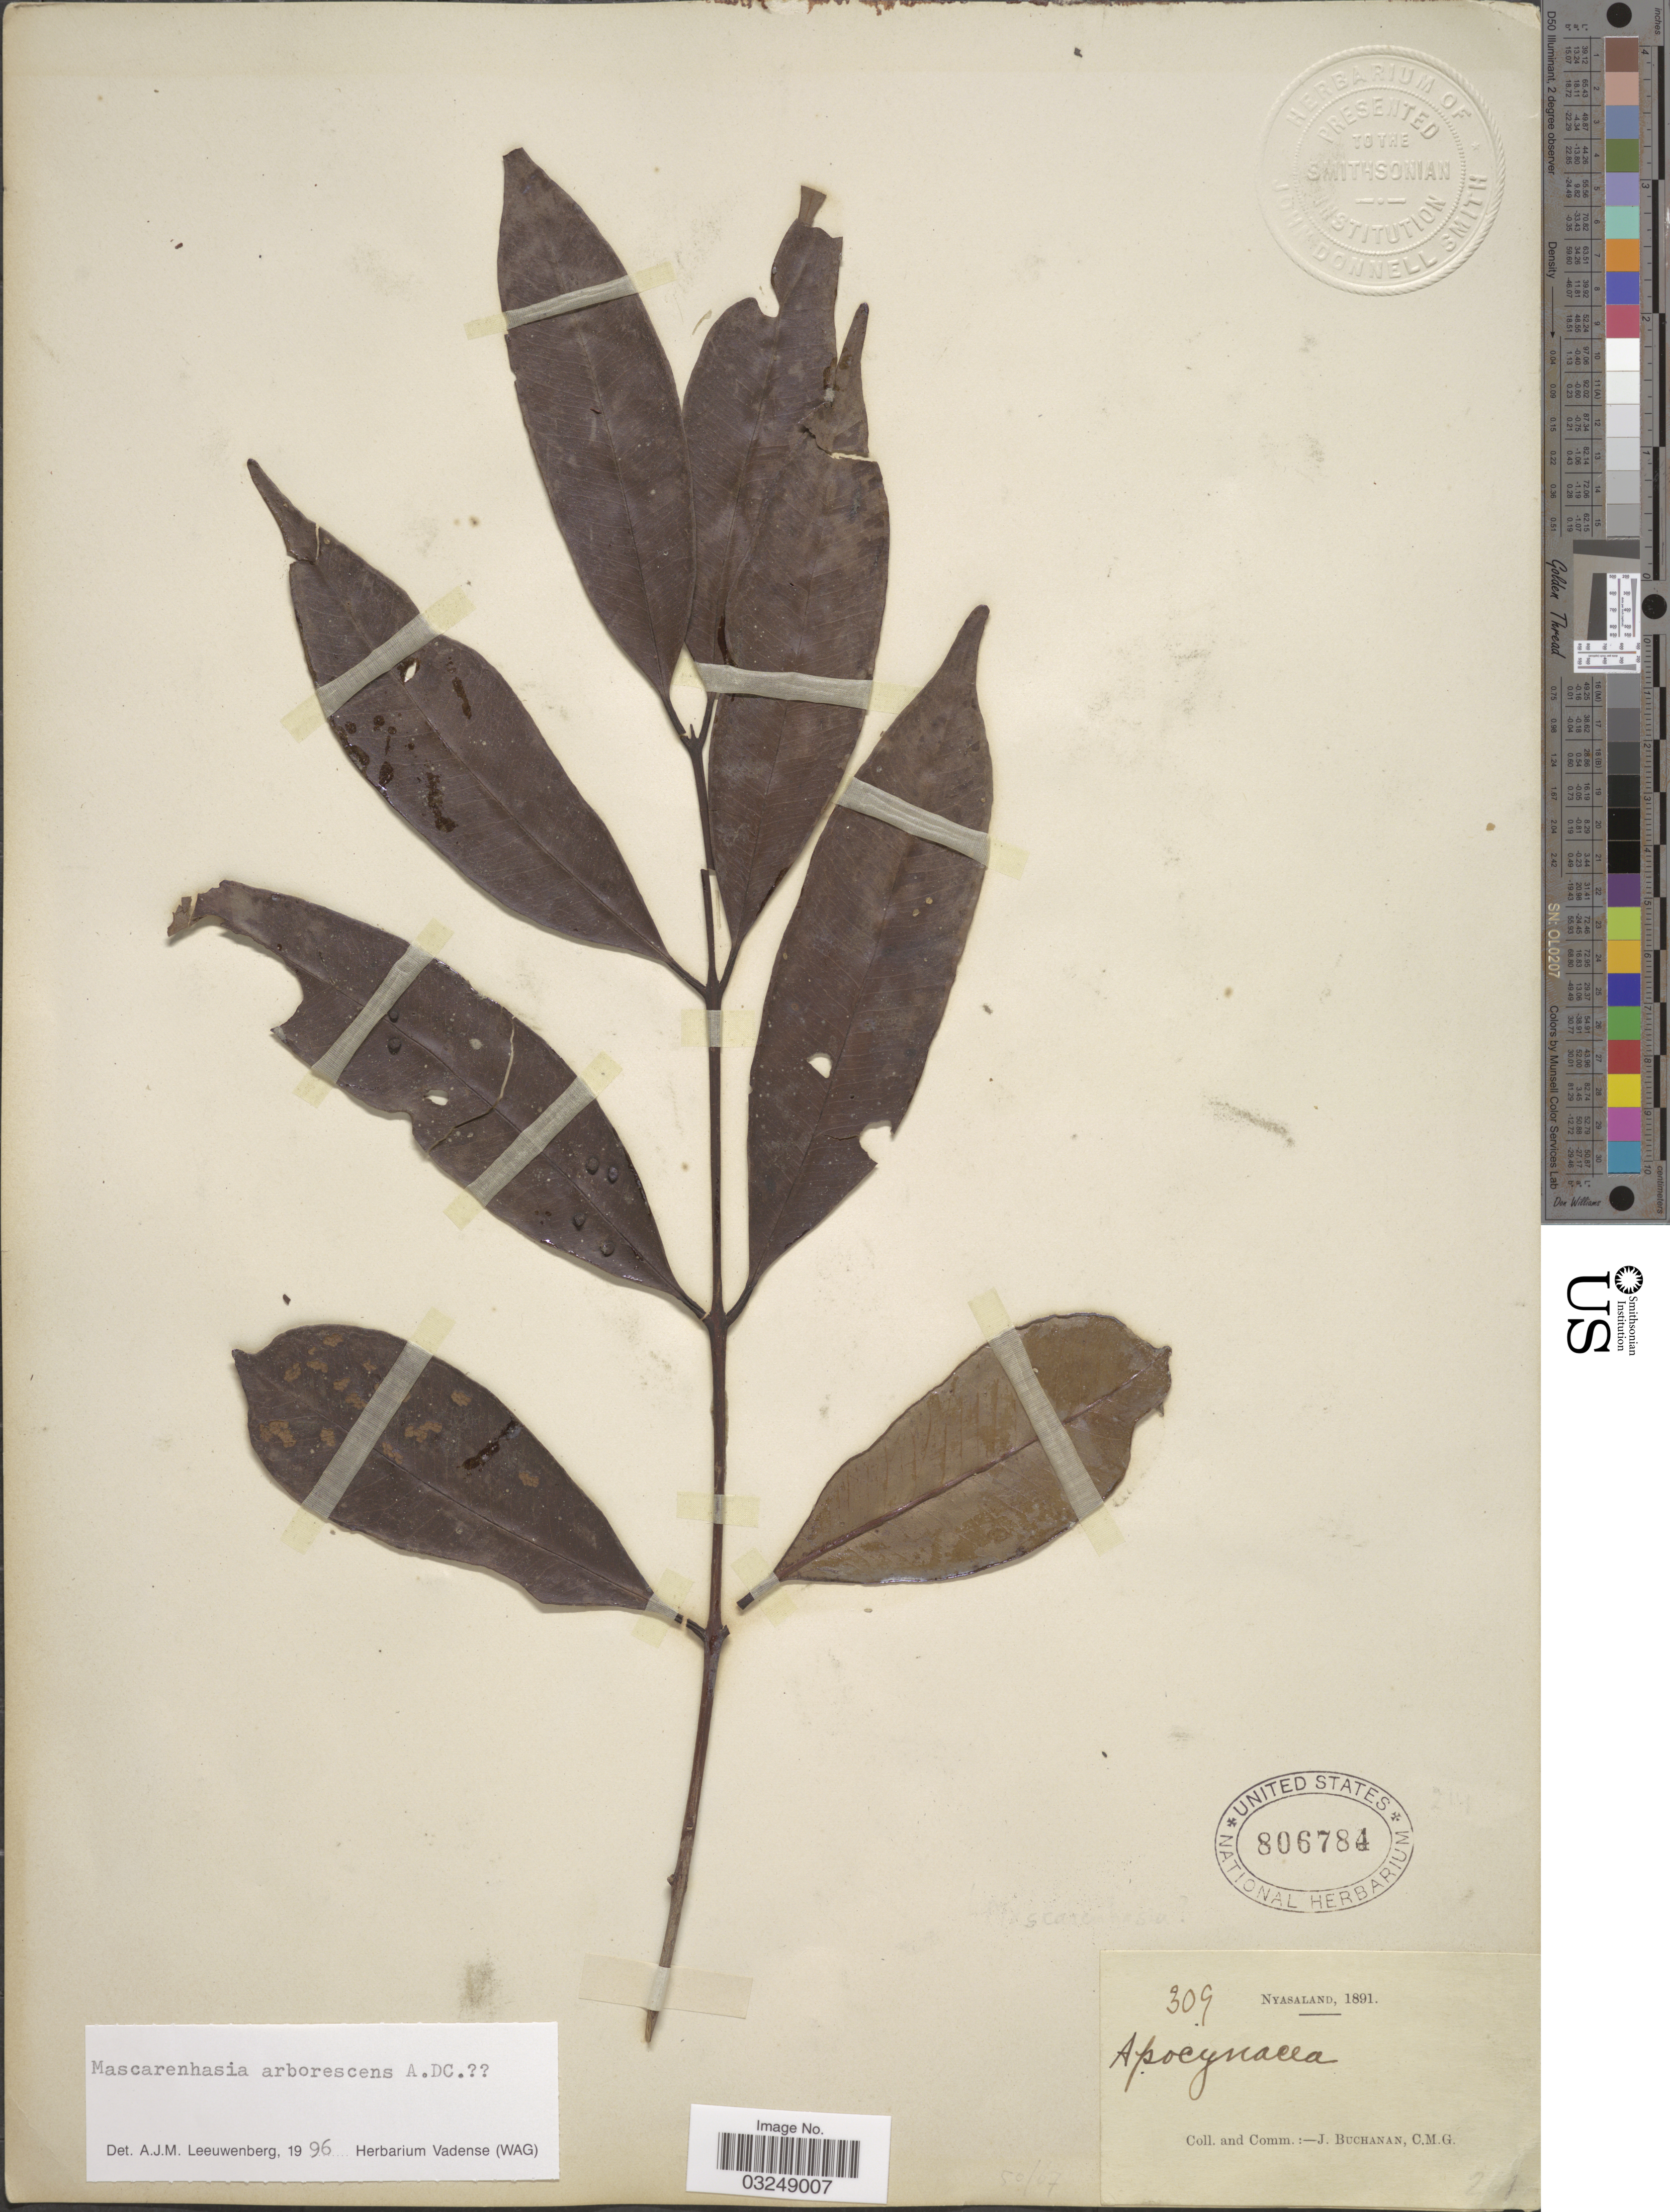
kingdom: Plantae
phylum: Tracheophyta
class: Magnoliopsida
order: Gentianales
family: Apocynaceae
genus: Mascarenhasia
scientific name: Mascarenhasia arborescens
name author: A. DC.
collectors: J. Buchanan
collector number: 309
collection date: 1891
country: Malawi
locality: Nyasaland.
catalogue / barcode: US 806784